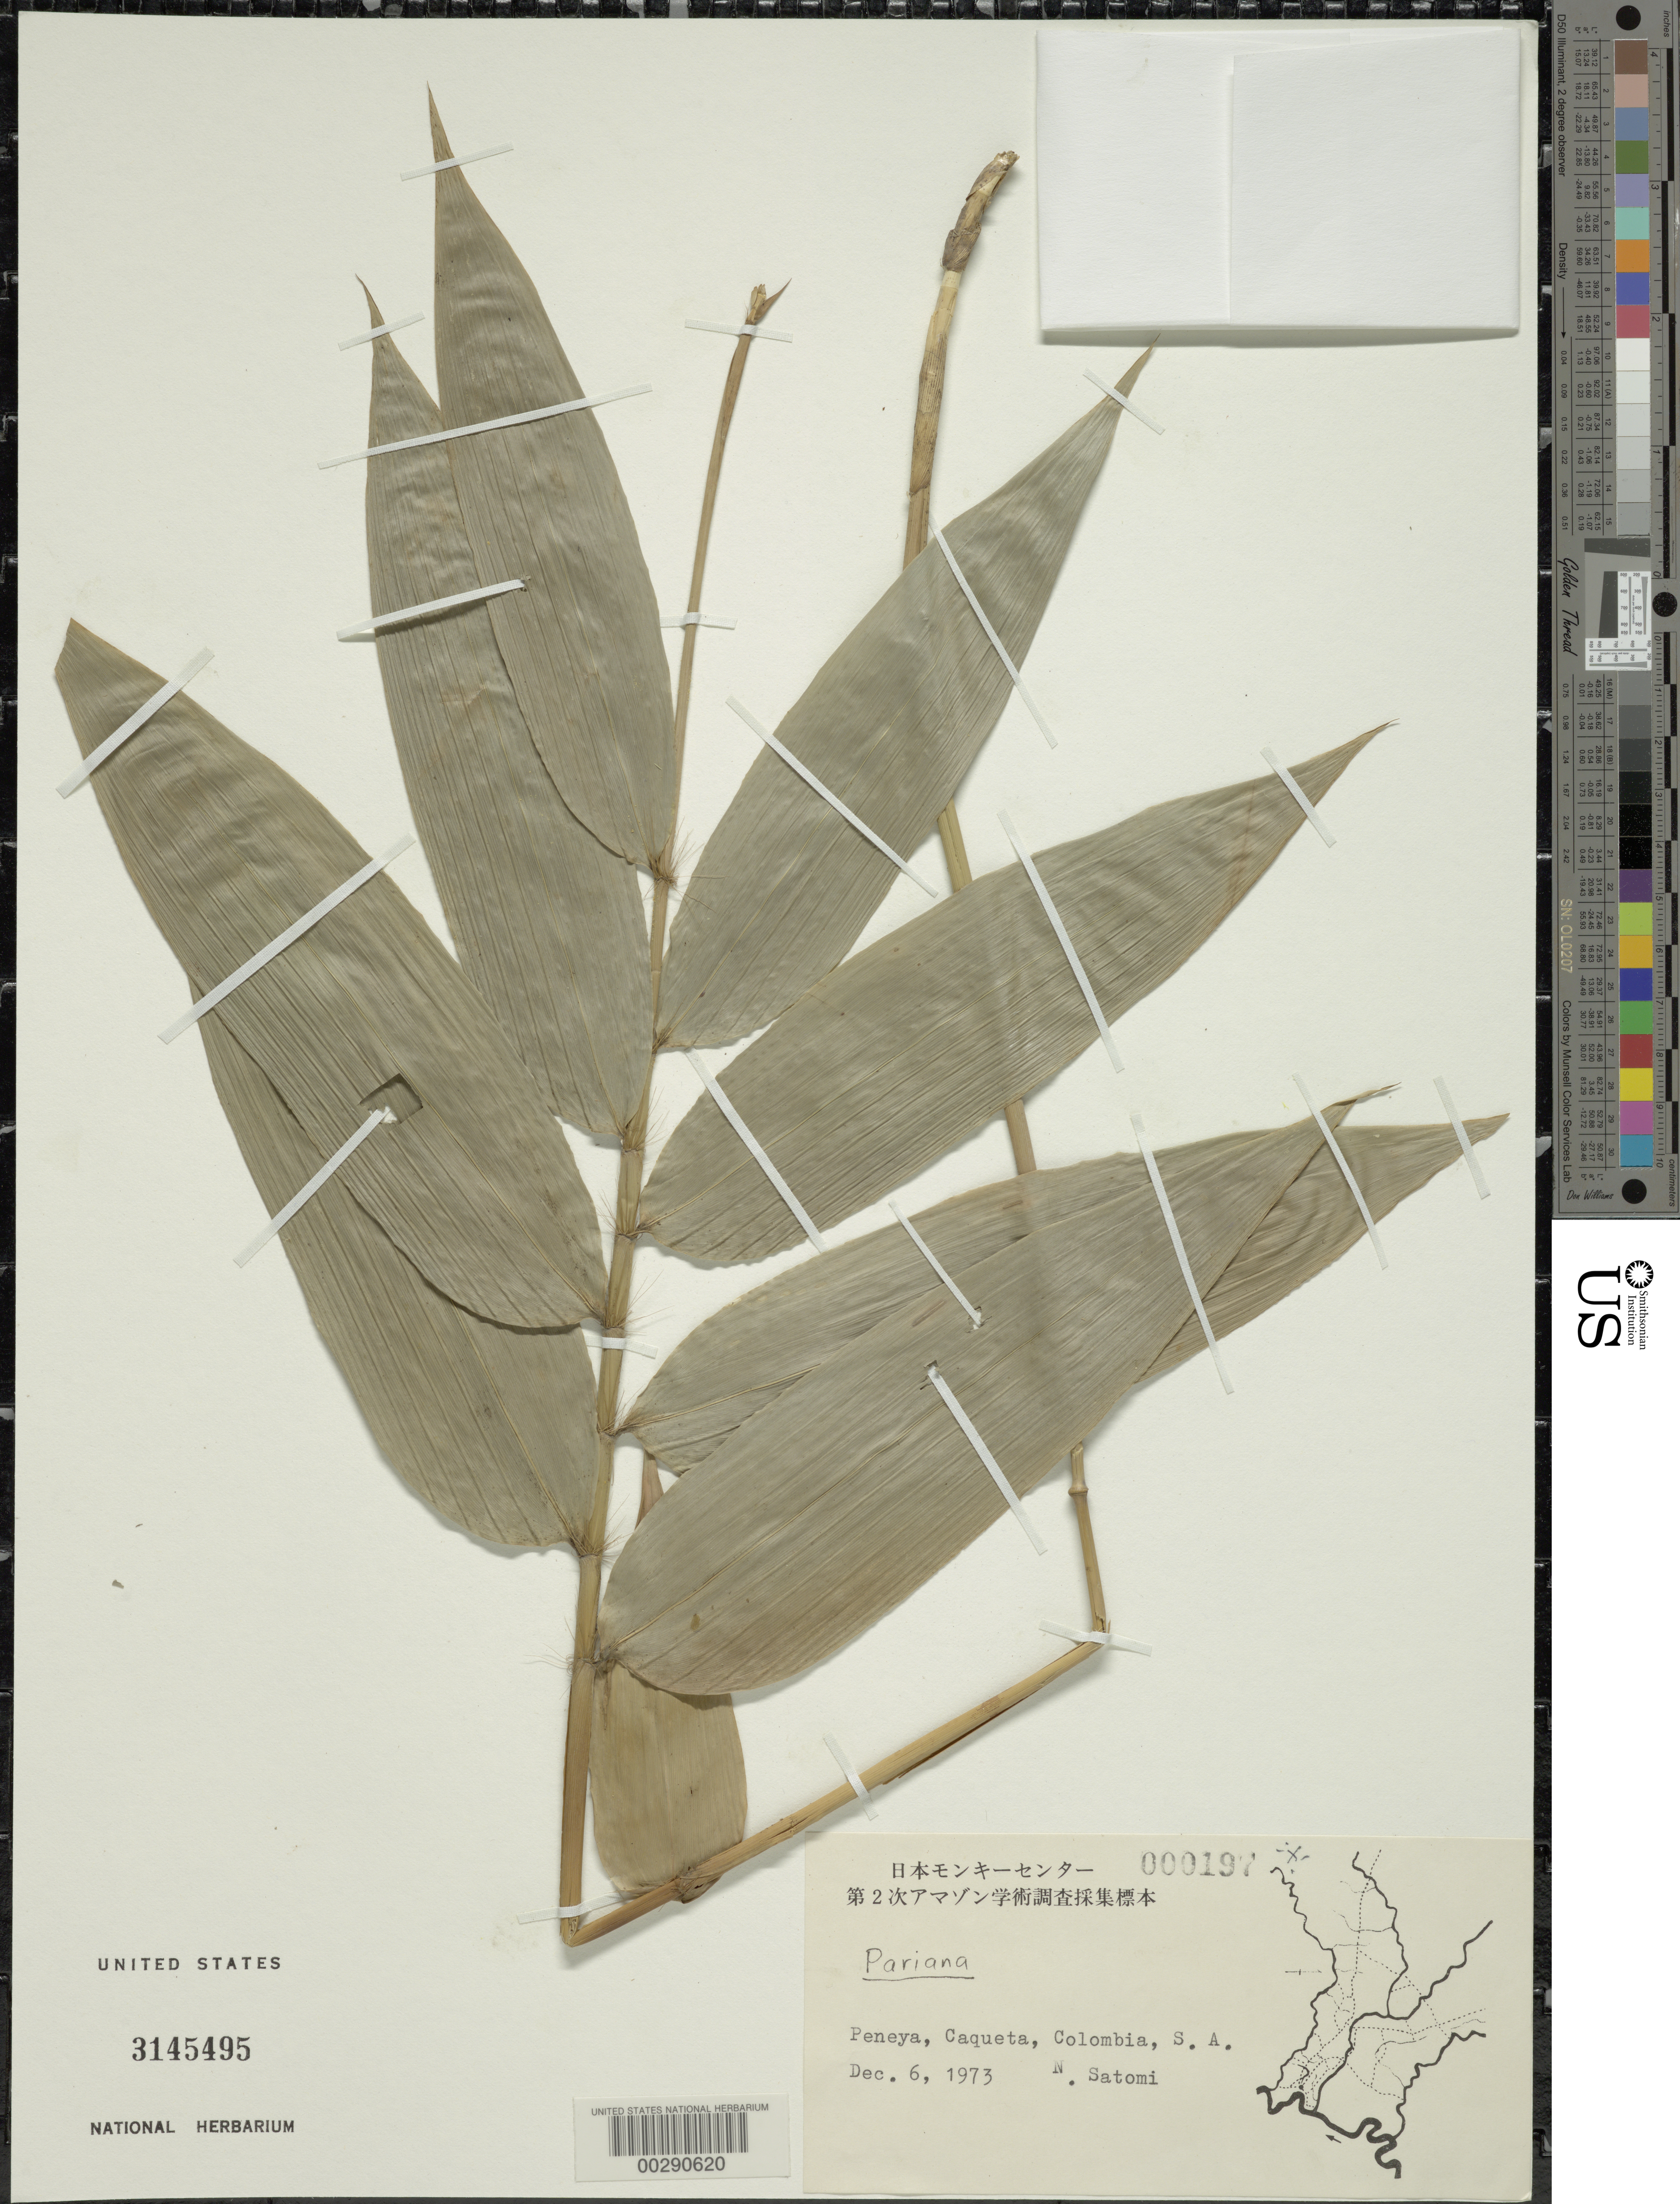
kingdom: Plantae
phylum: Tracheophyta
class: Liliopsida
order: Poales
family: Poaceae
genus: Pariana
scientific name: Pariana sp.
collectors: N. Satomi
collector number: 000197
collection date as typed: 06 Dec 1973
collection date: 1973-12-06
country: Colombia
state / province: Caquetá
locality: Peneya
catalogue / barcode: US 3145495